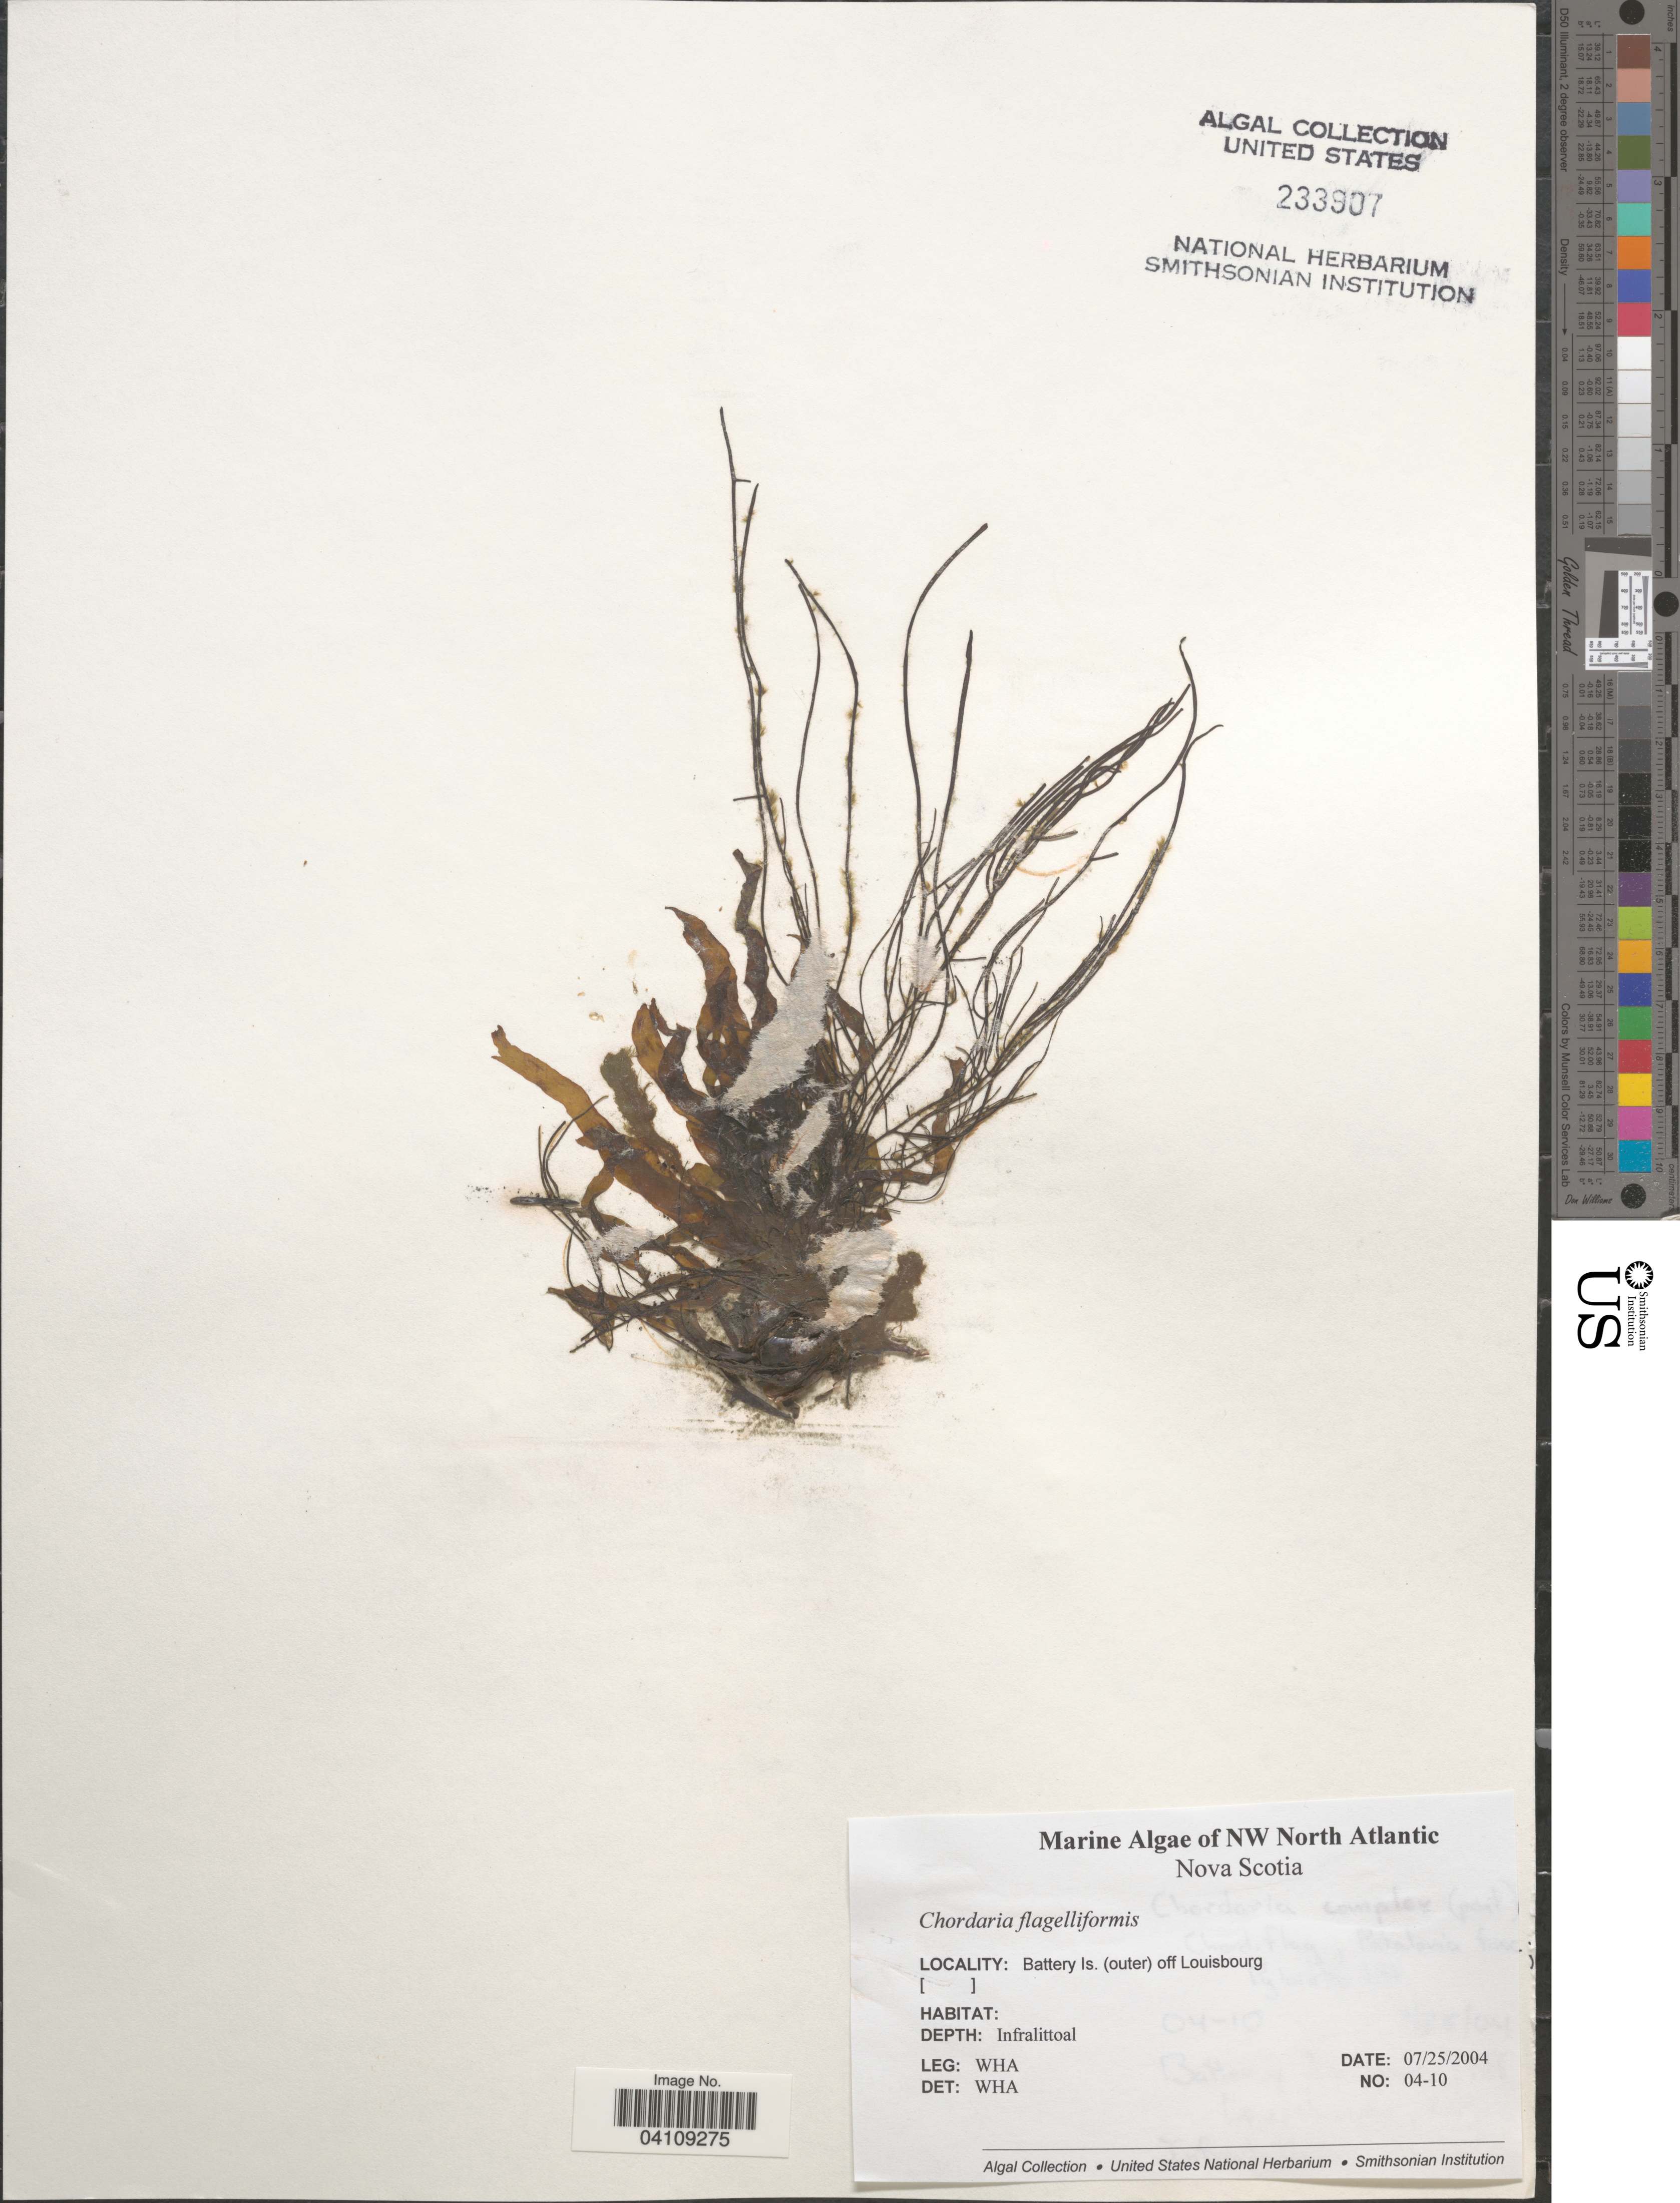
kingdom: Chromista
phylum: Ochrophyta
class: Phaeophyceae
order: Ectocarpales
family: Chordariaceae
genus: Chordaria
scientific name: Chordaria flagelliformis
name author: (Hudson) Grev.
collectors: W. H. Adey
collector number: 04-10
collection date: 2004-07-25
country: Canada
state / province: Nova Scotia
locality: NW North Atlantic. Battery Is. (outer) off Louisbourg.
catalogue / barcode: US 233907